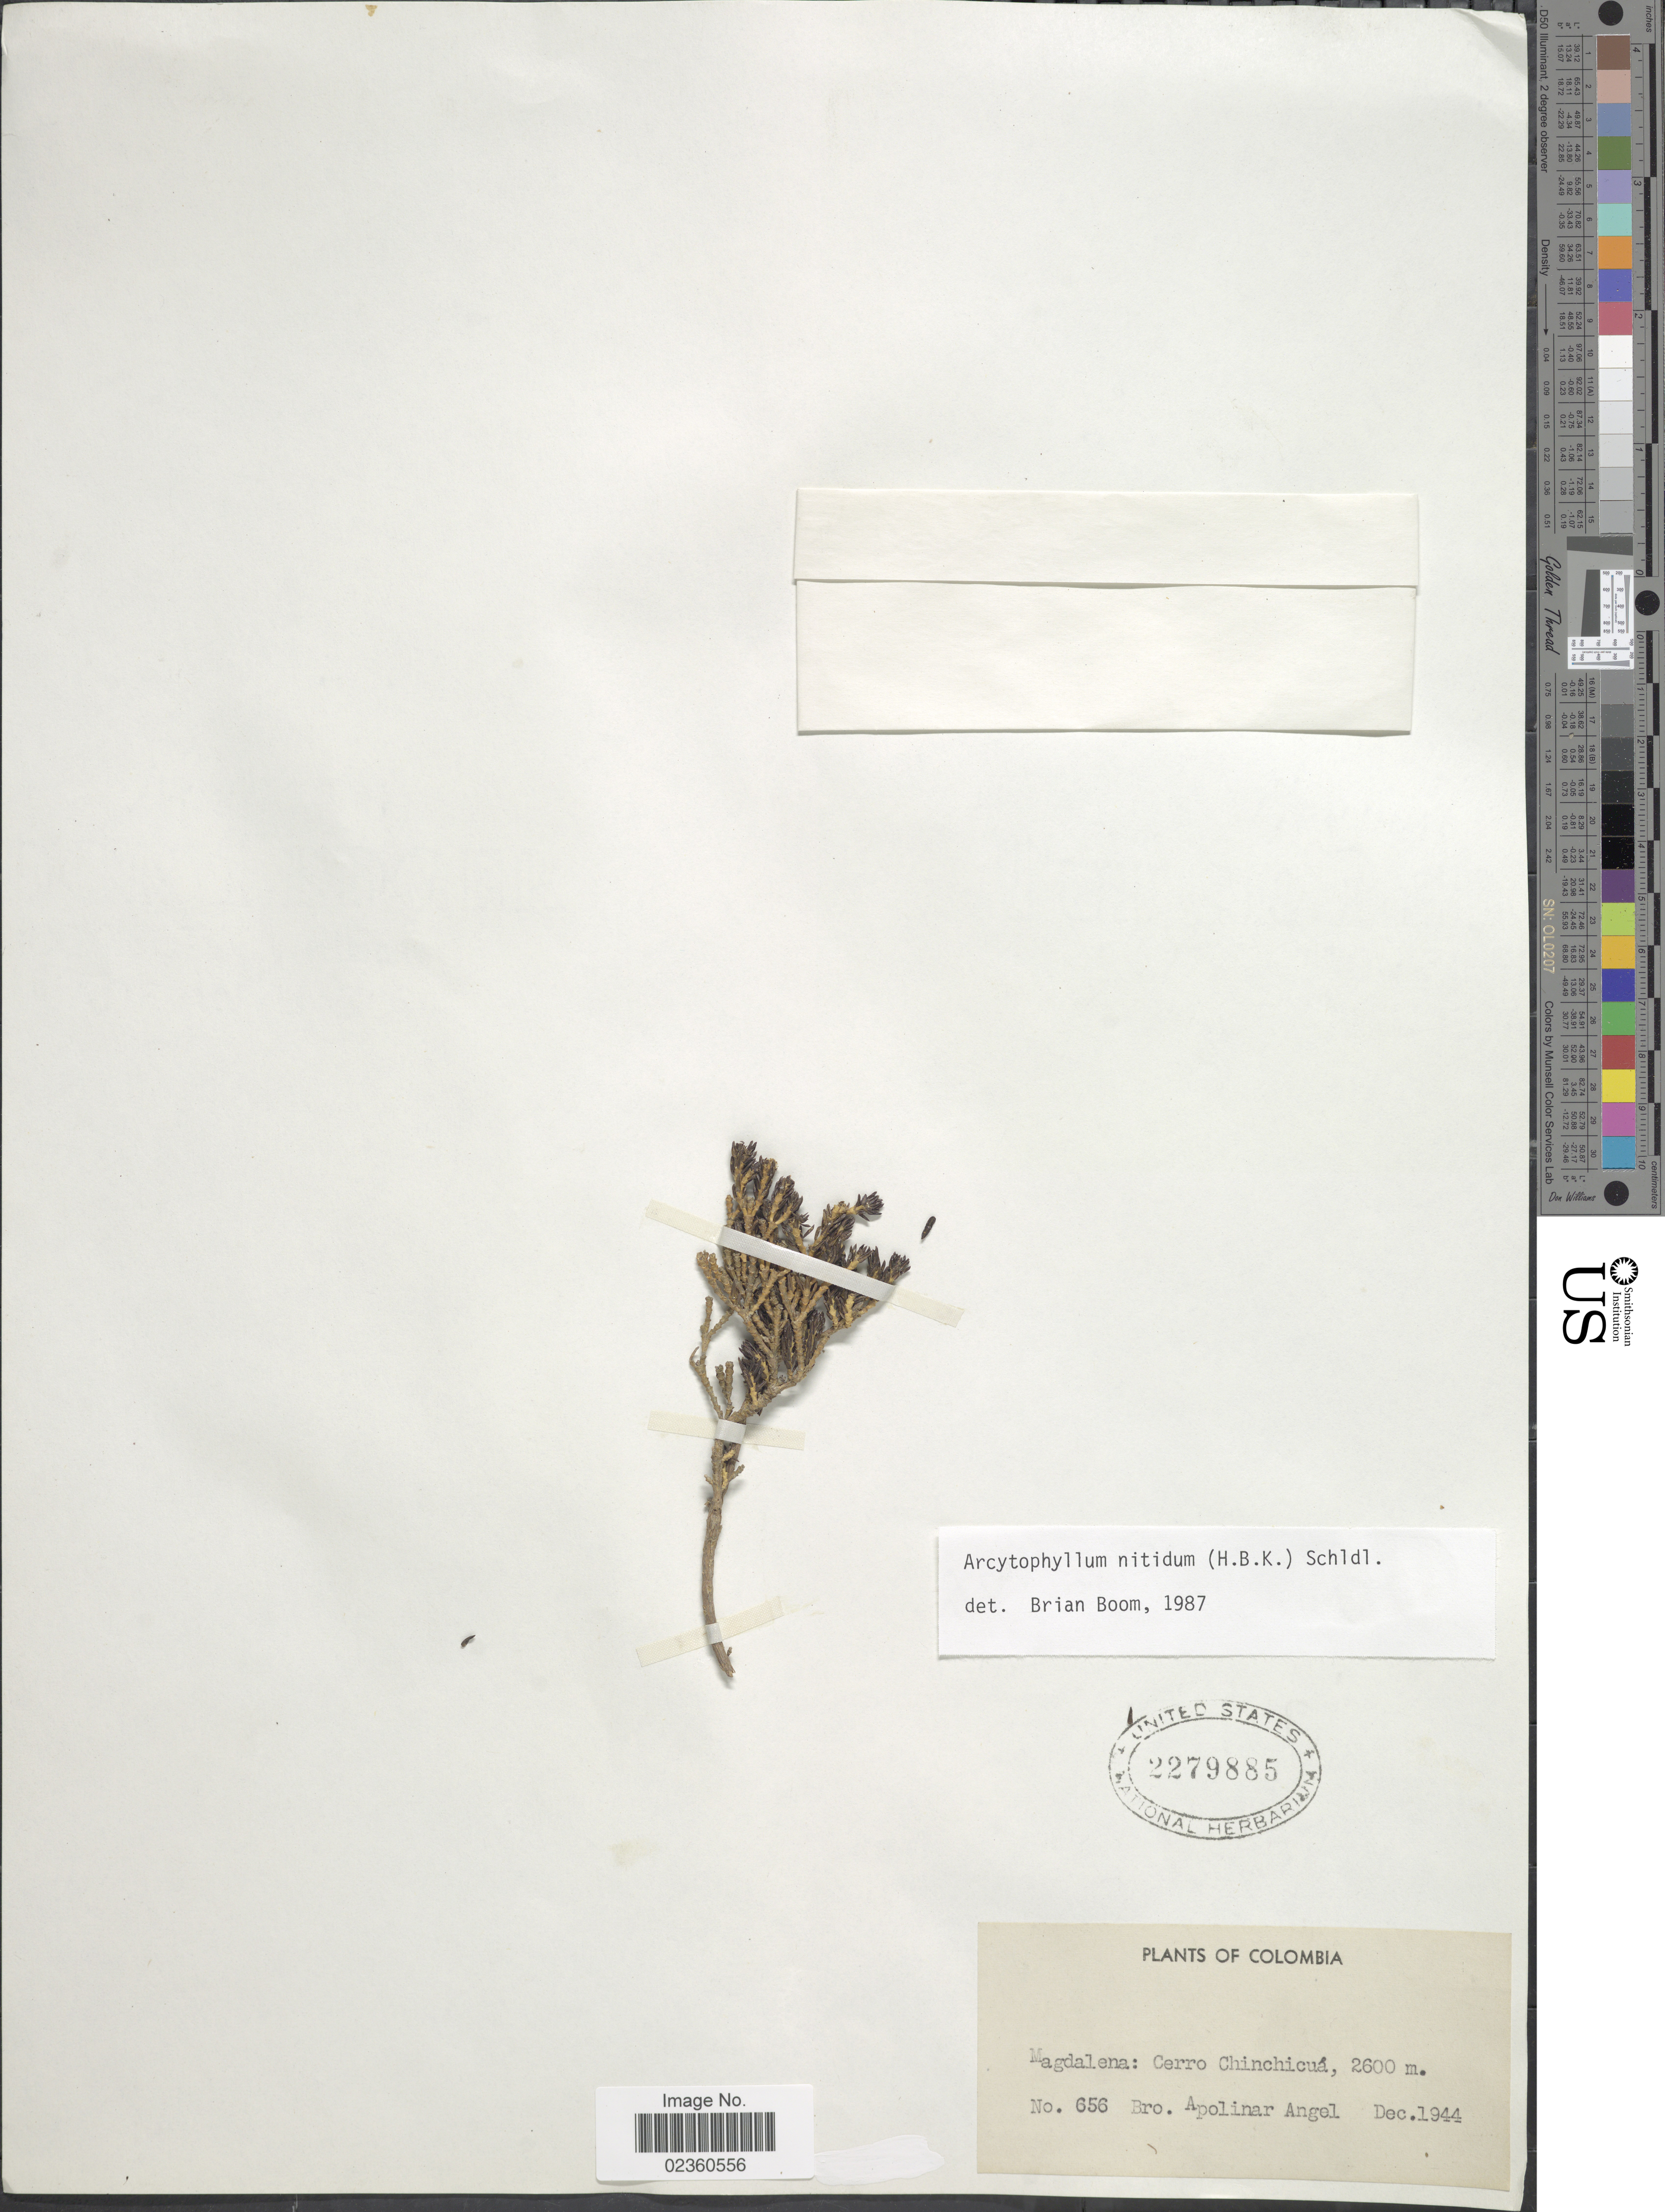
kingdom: Plantae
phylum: Tracheophyta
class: Magnoliopsida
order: Gentianales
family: Rubiaceae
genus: Arcytophyllum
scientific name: Arcytophyllum nitidum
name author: (Kunth) Schltdl.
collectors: B. Apollinar Angel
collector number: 656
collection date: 1944-12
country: Colombia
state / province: Magdalena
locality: Cerro Chinchicuá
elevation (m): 2600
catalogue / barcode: US 2279885